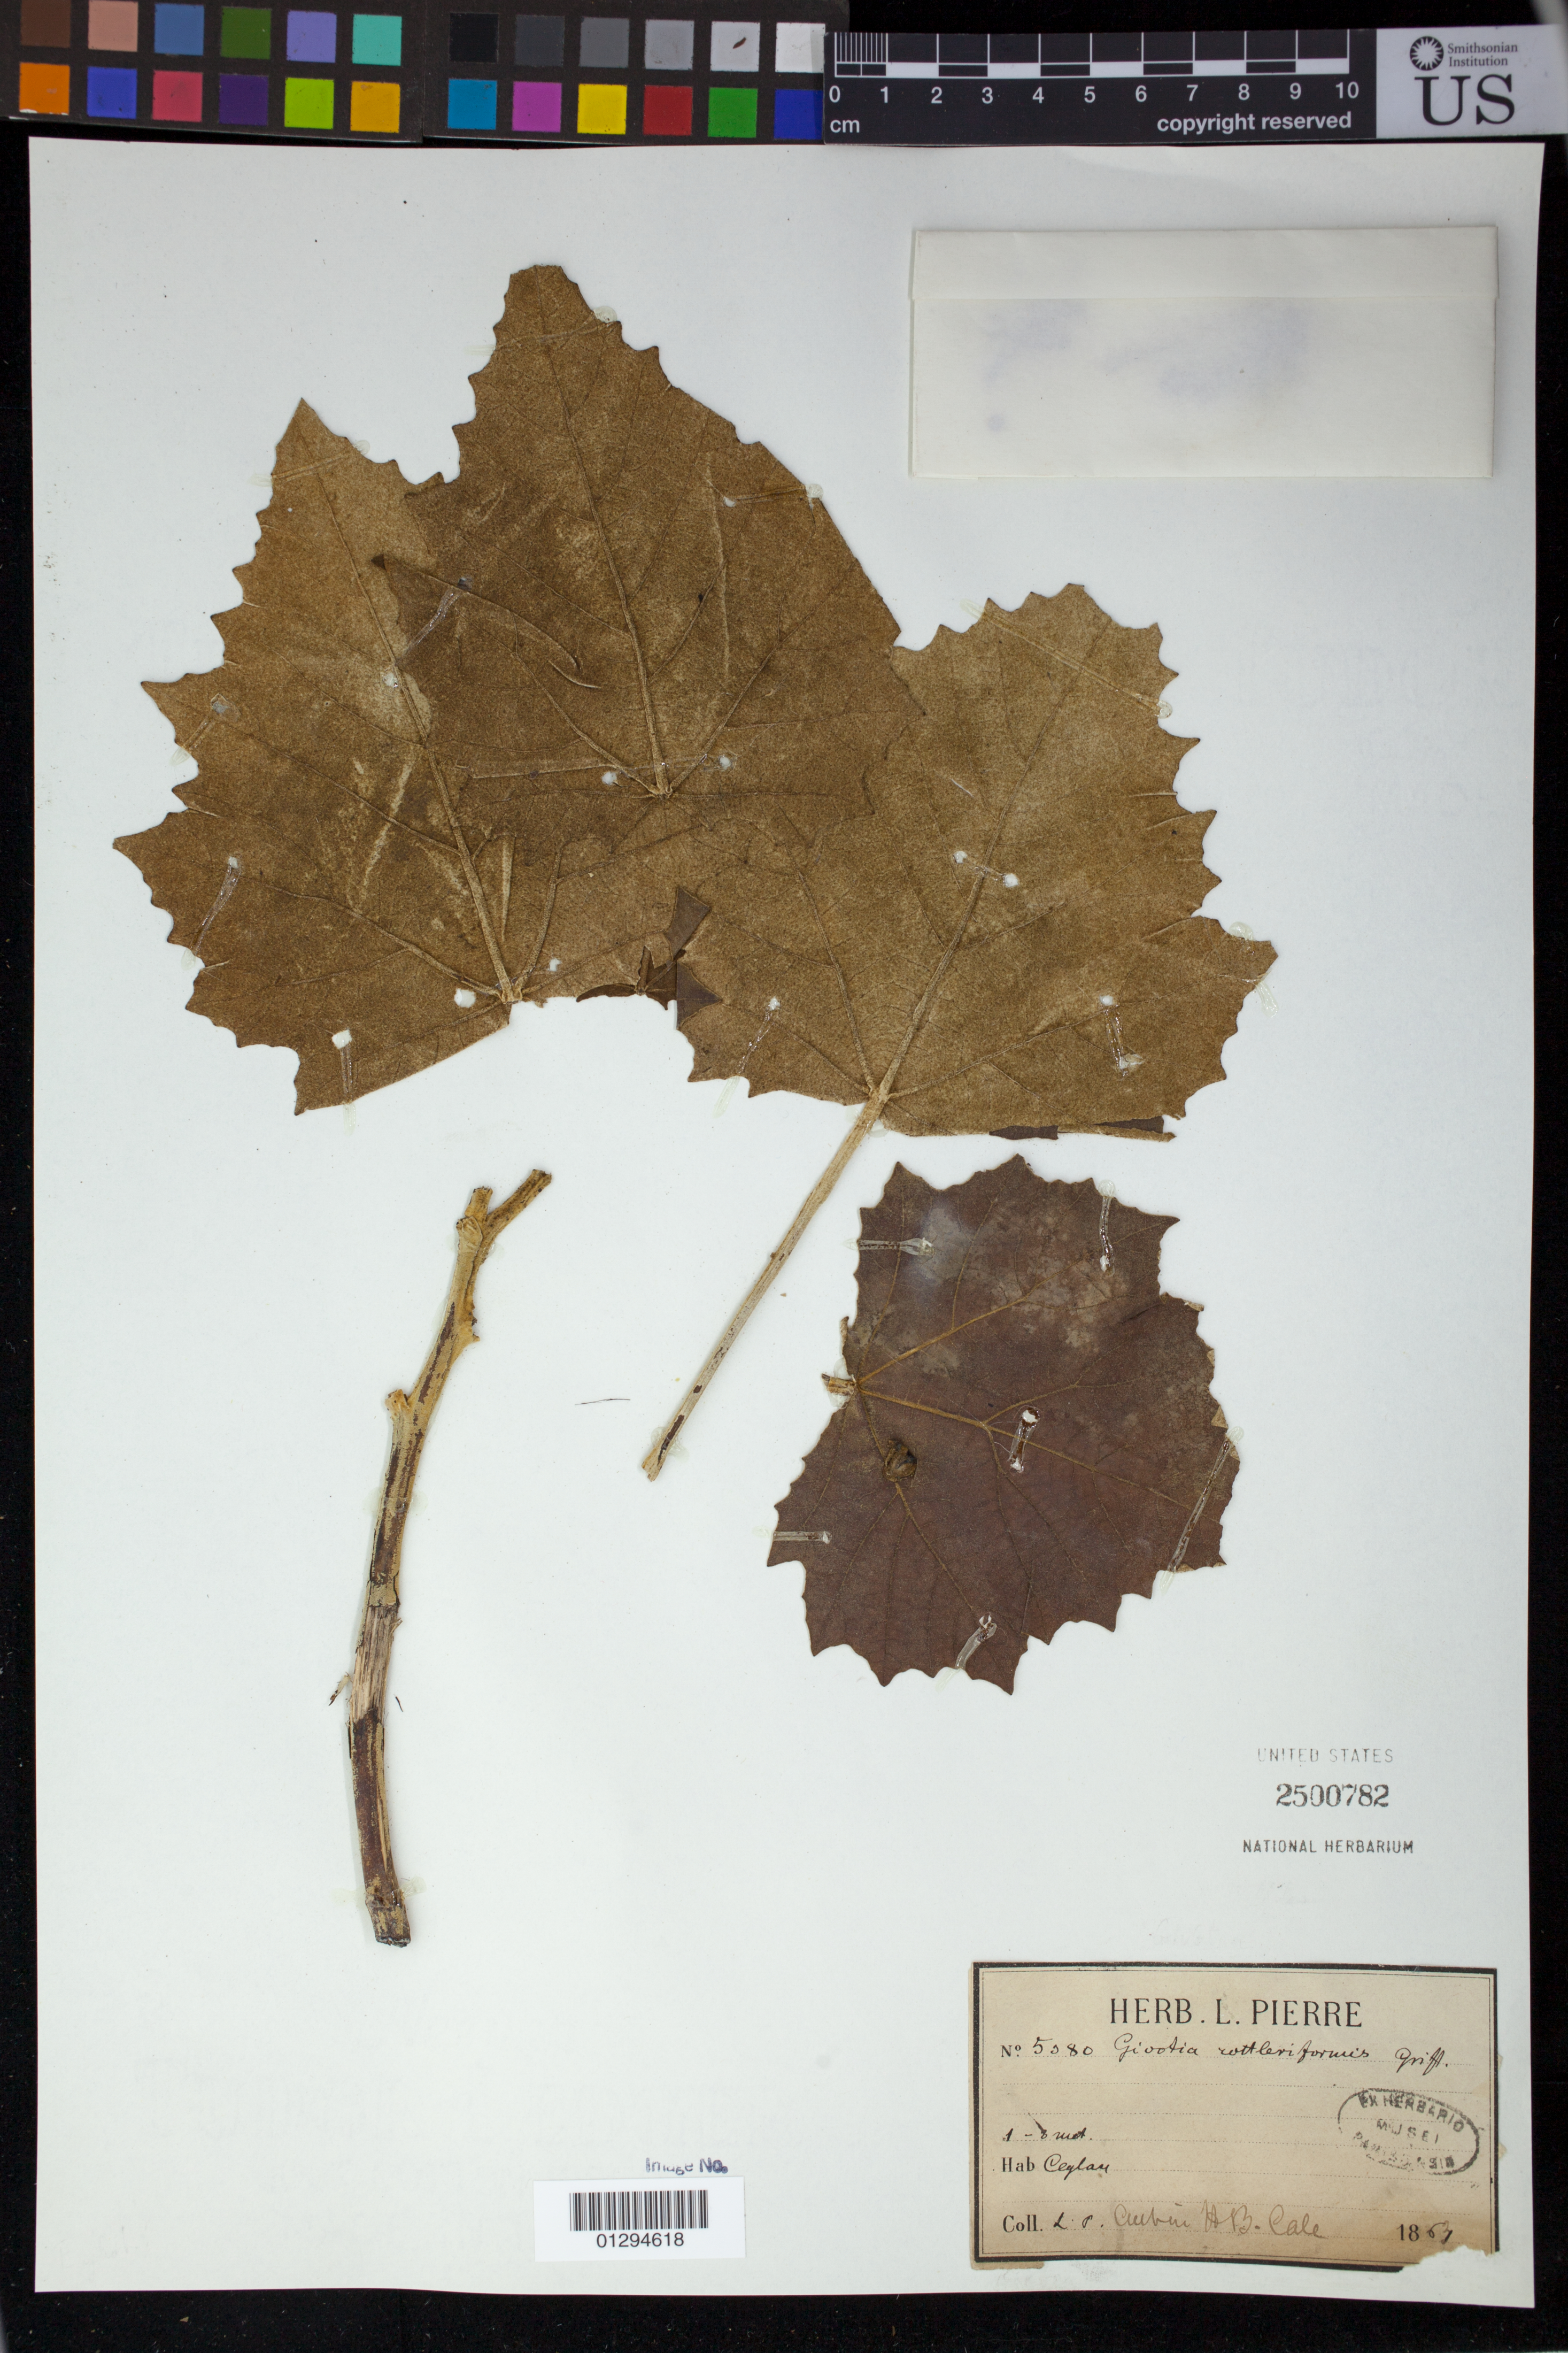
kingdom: Plantae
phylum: Tracheophyta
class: Magnoliopsida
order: Malpighiales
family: Euphorbiaceae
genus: Givotia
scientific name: Givotia rottleriformis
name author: Griff. ex Wight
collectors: L. Pierre & H. Cale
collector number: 5080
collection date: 1863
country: Sri Lanka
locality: Ceylon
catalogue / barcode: US 2500782